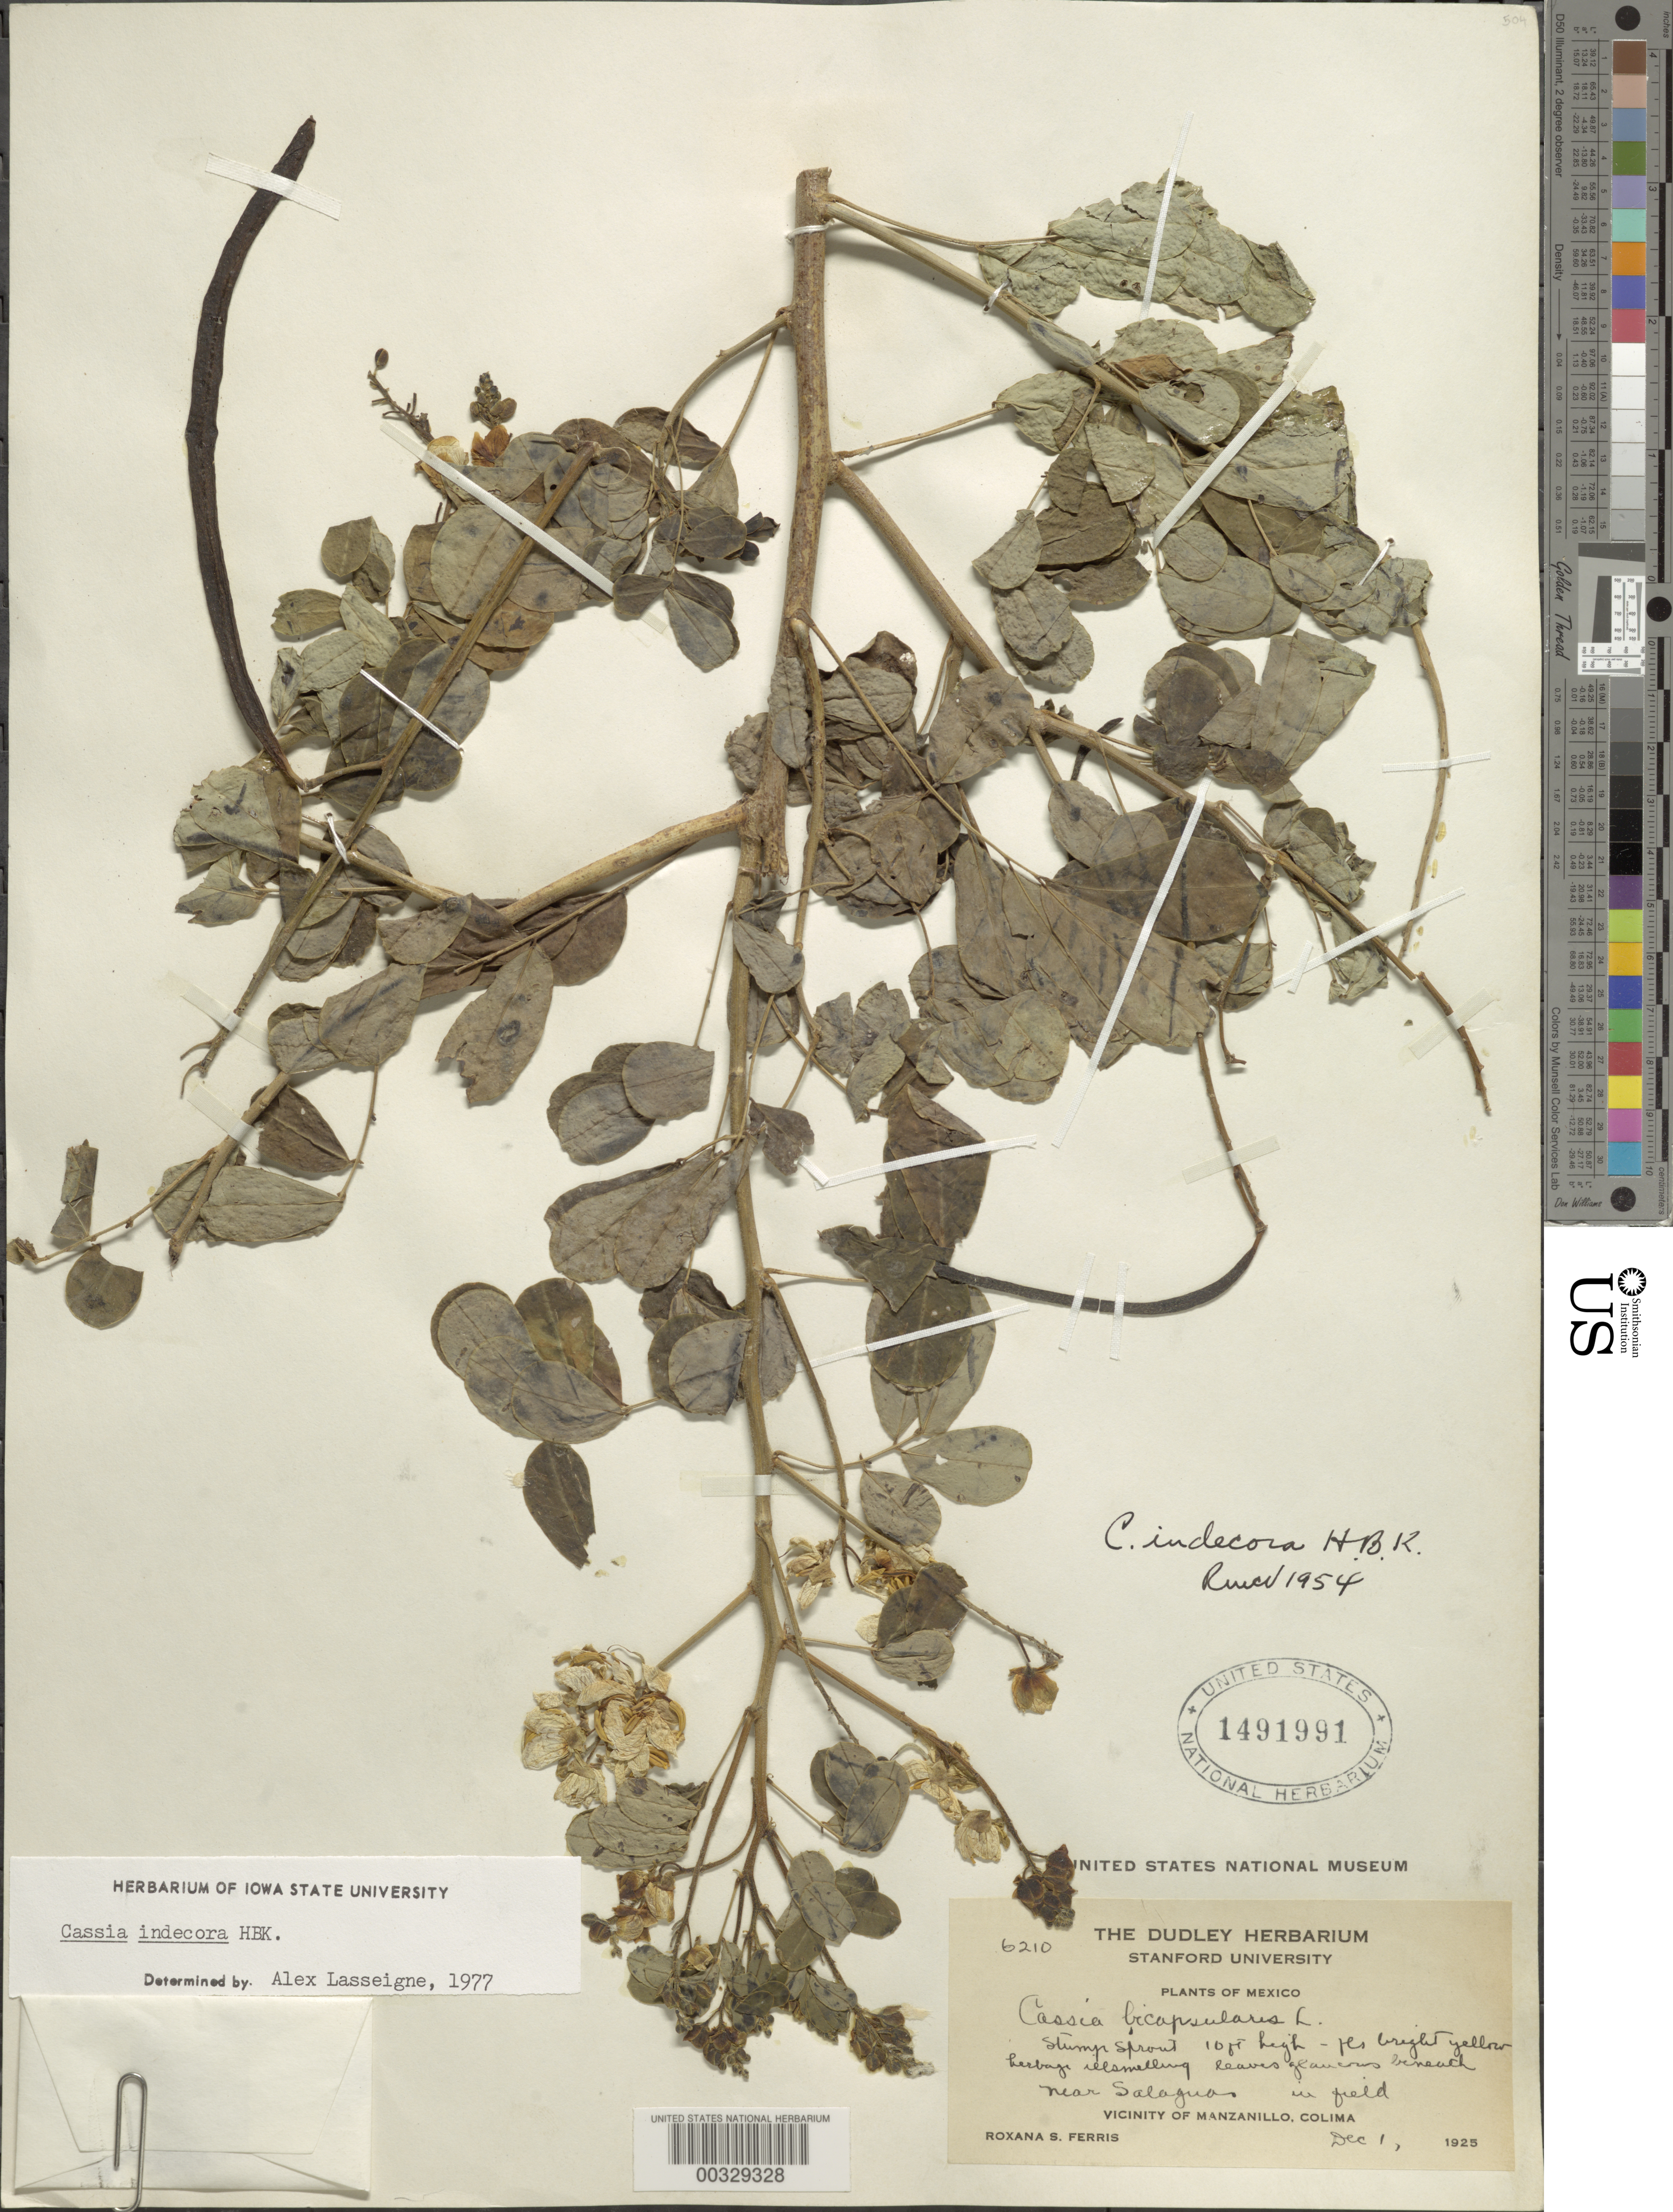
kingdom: Plantae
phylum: Tracheophyta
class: Magnoliopsida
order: Fabales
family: Fabaceae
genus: Senna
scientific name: Senna pendula var. advena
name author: (Vogel) H.S. Irwin & Barneby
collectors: R. S. Ferris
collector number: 6210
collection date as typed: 01 Dec 1925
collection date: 1925-12-01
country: Mexico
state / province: Colima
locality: Vicinity of Manzanillo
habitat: In field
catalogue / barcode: US 1491991